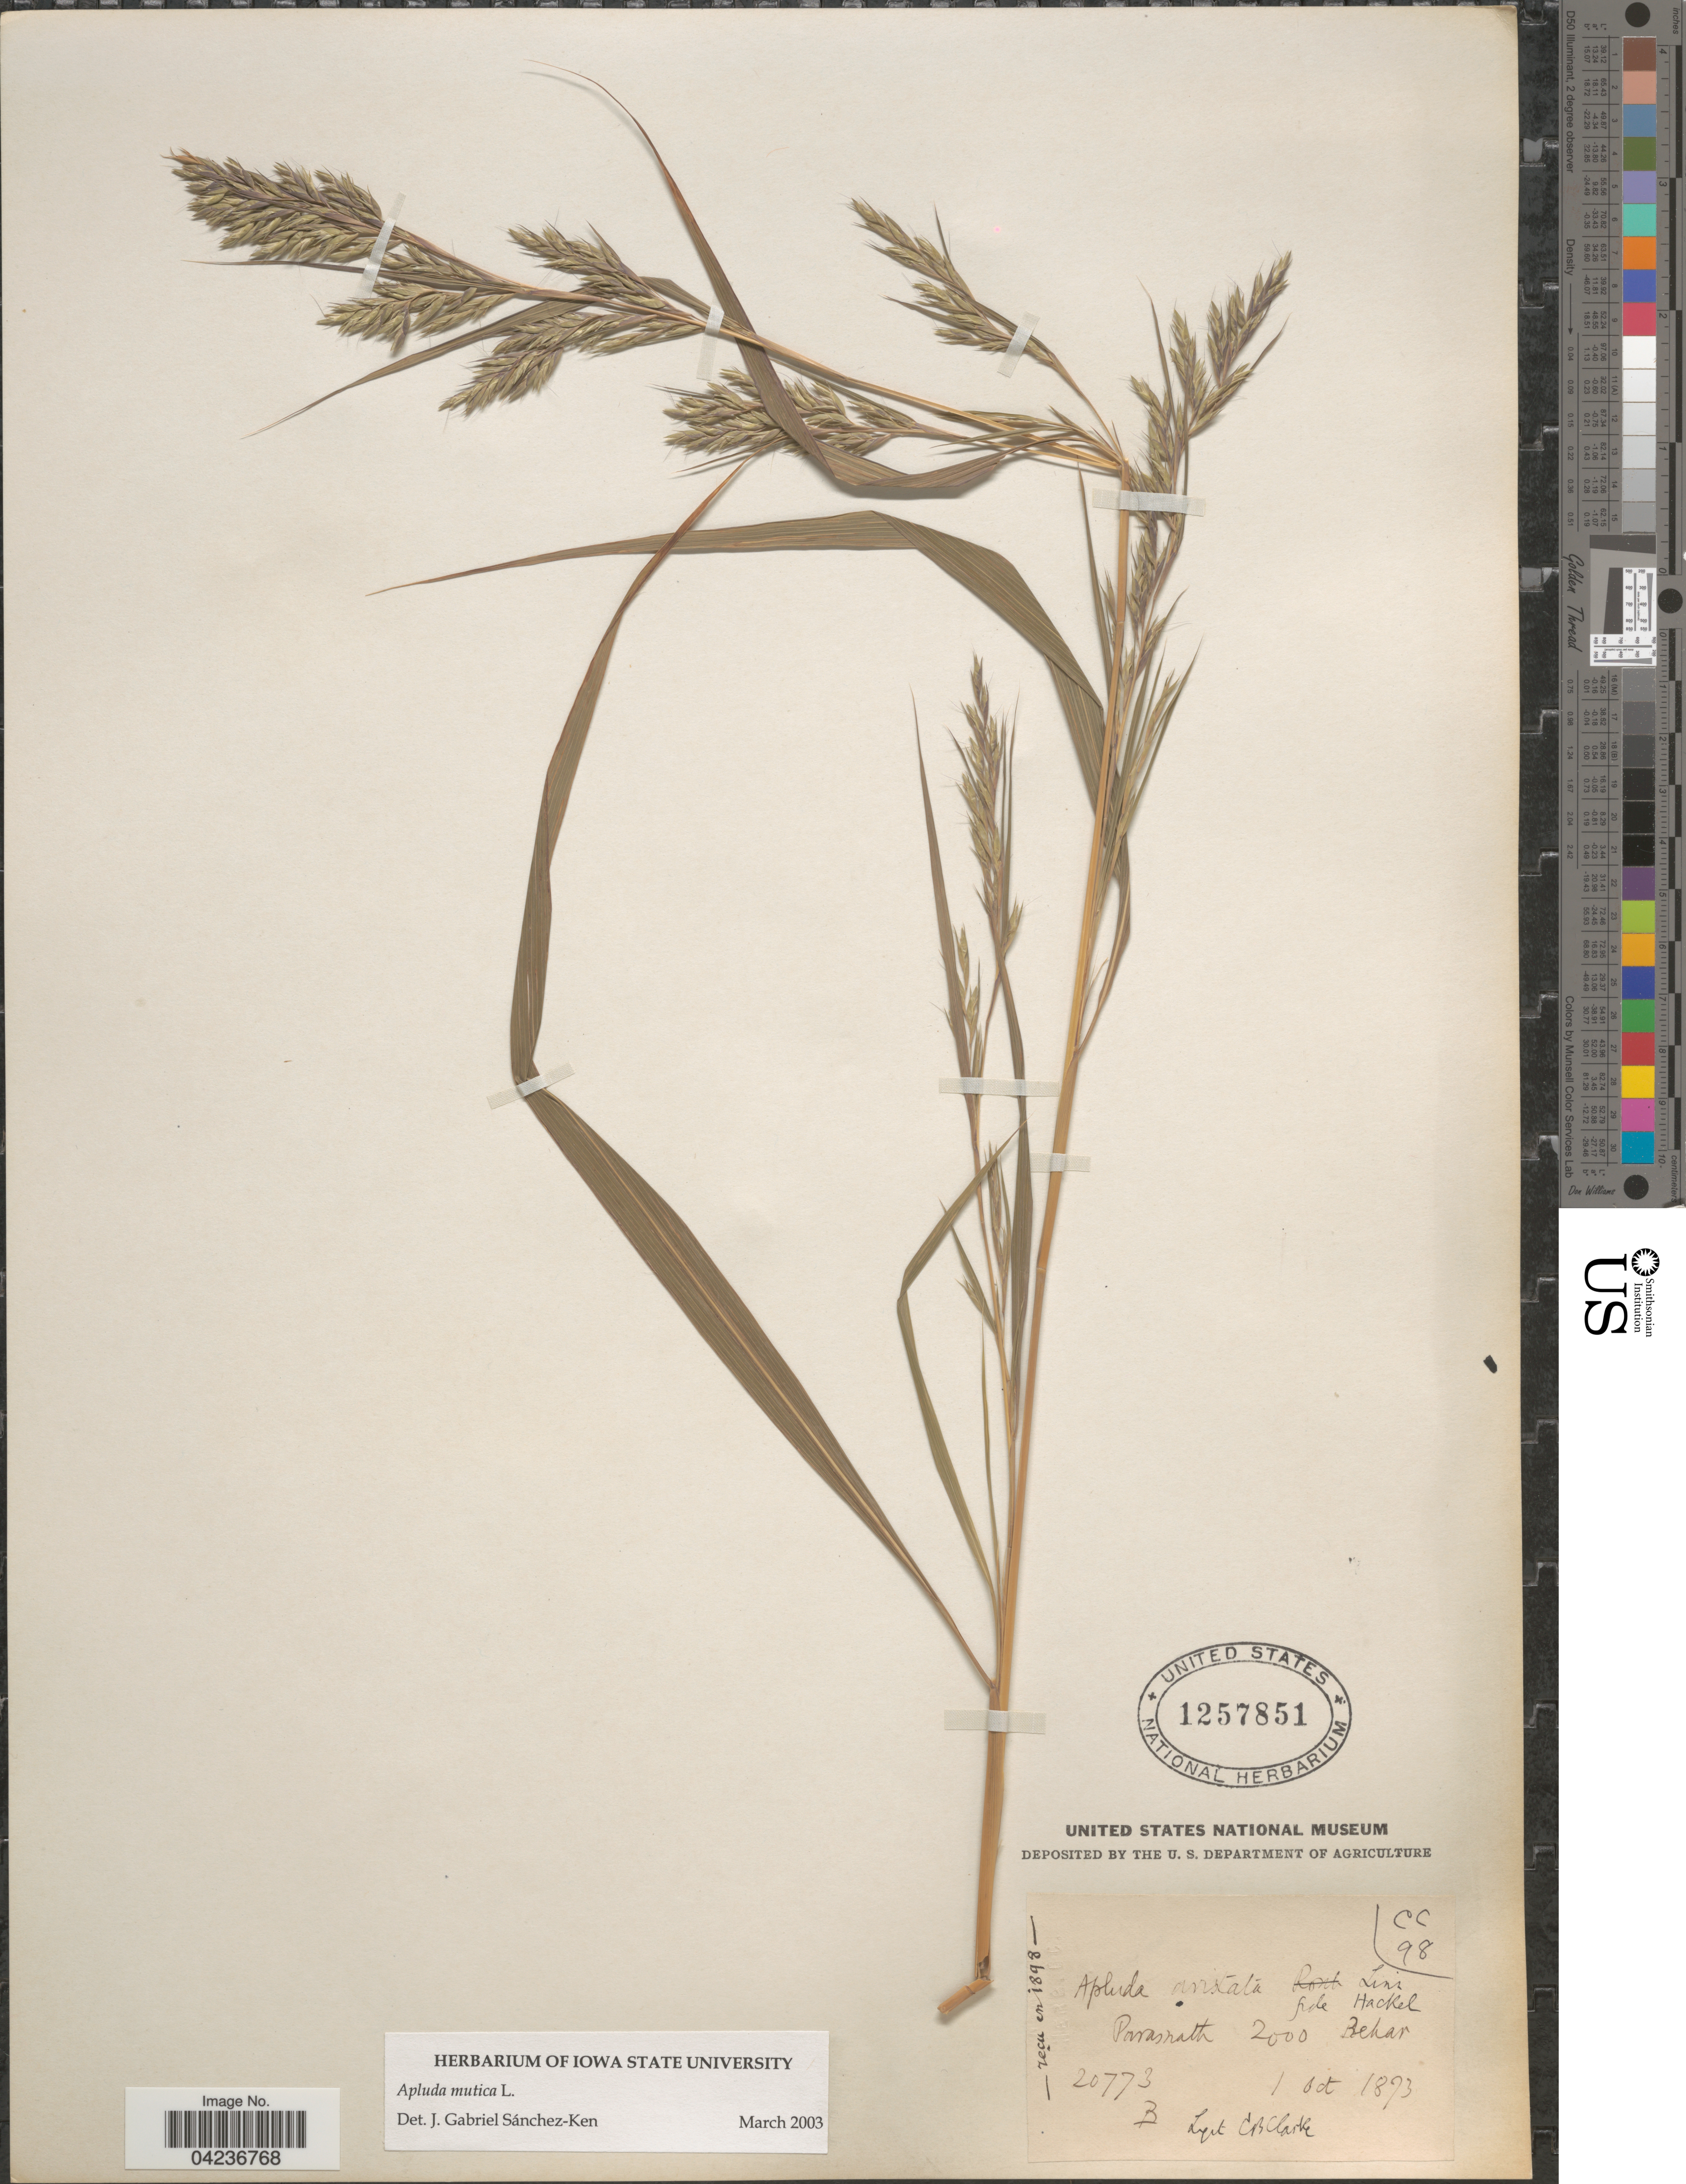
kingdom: Plantae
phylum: Tracheophyta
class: Liliopsida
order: Poales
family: Poaceae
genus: Apluda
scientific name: Apluda mutica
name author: L.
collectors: C. B. Clarke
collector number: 20773B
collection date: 1873-10-01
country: India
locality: Parasnath. Behar.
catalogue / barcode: US 1257851